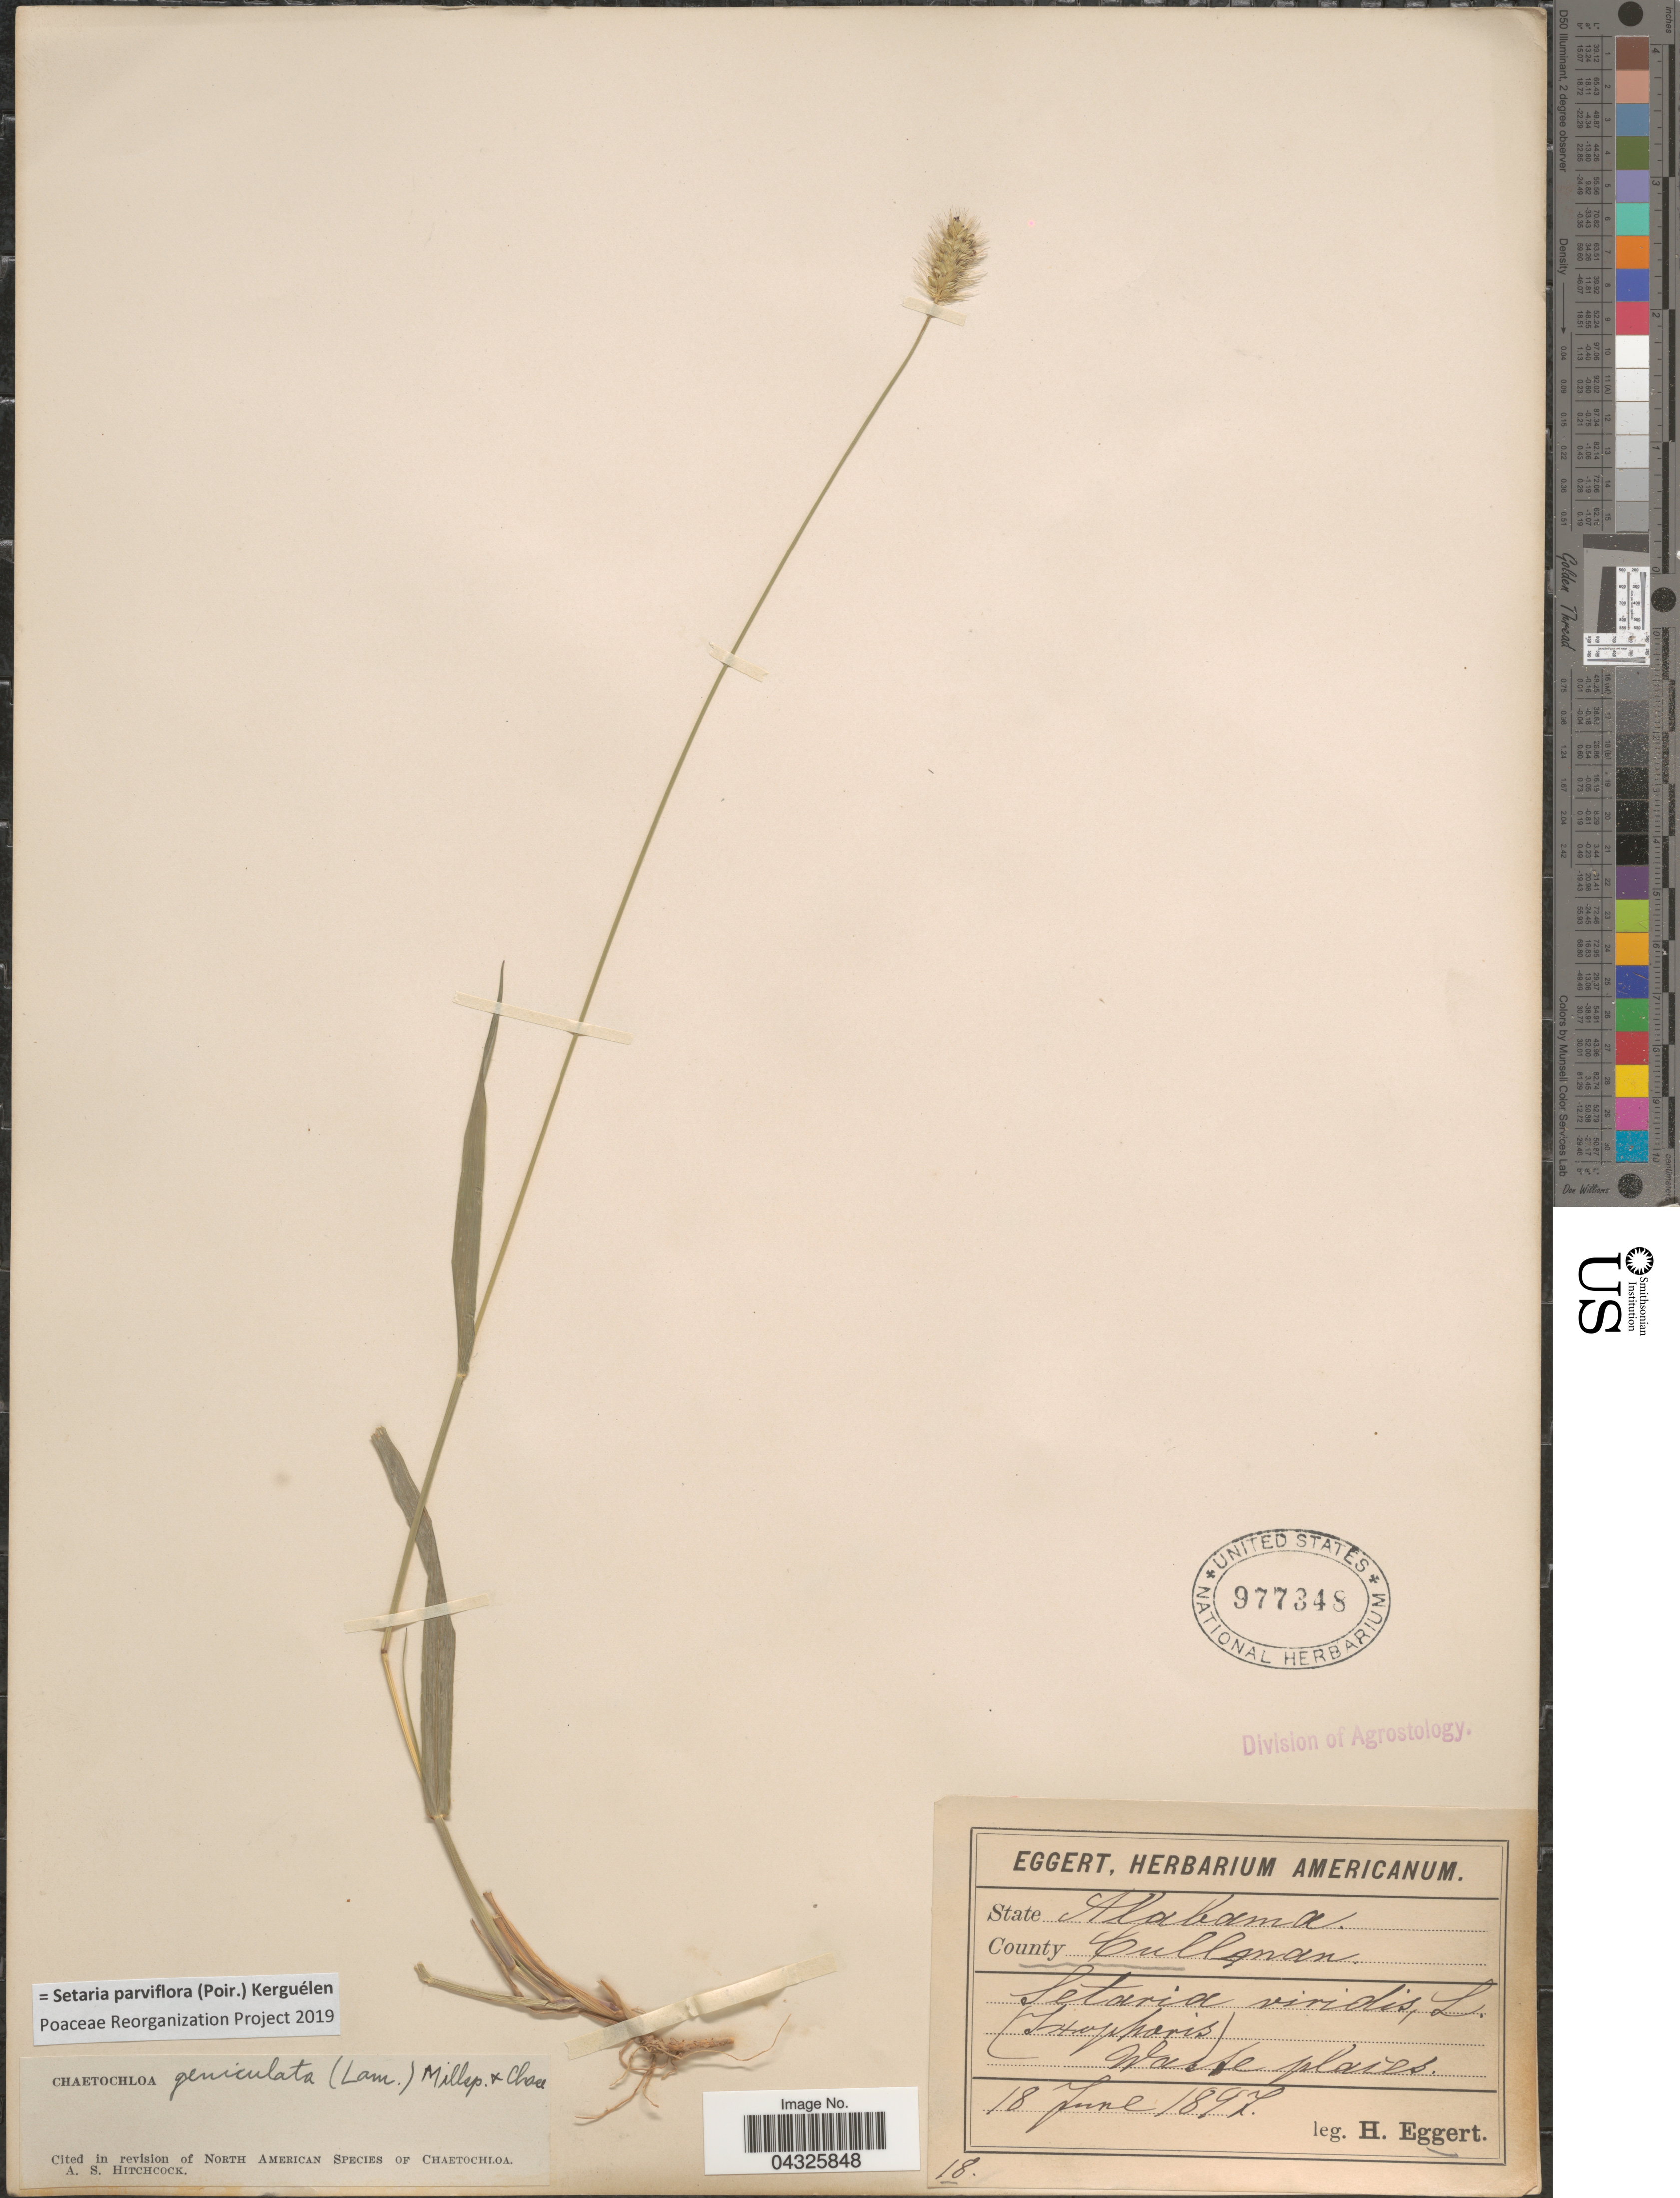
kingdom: Plantae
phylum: Tracheophyta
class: Liliopsida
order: Poales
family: Poaceae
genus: Setaria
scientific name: Setaria parviflora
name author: (Poir.) Kerguélen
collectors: H. Eggert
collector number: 18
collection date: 1897-06-18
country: United States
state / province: Alabama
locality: County Cullman.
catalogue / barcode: US 977348